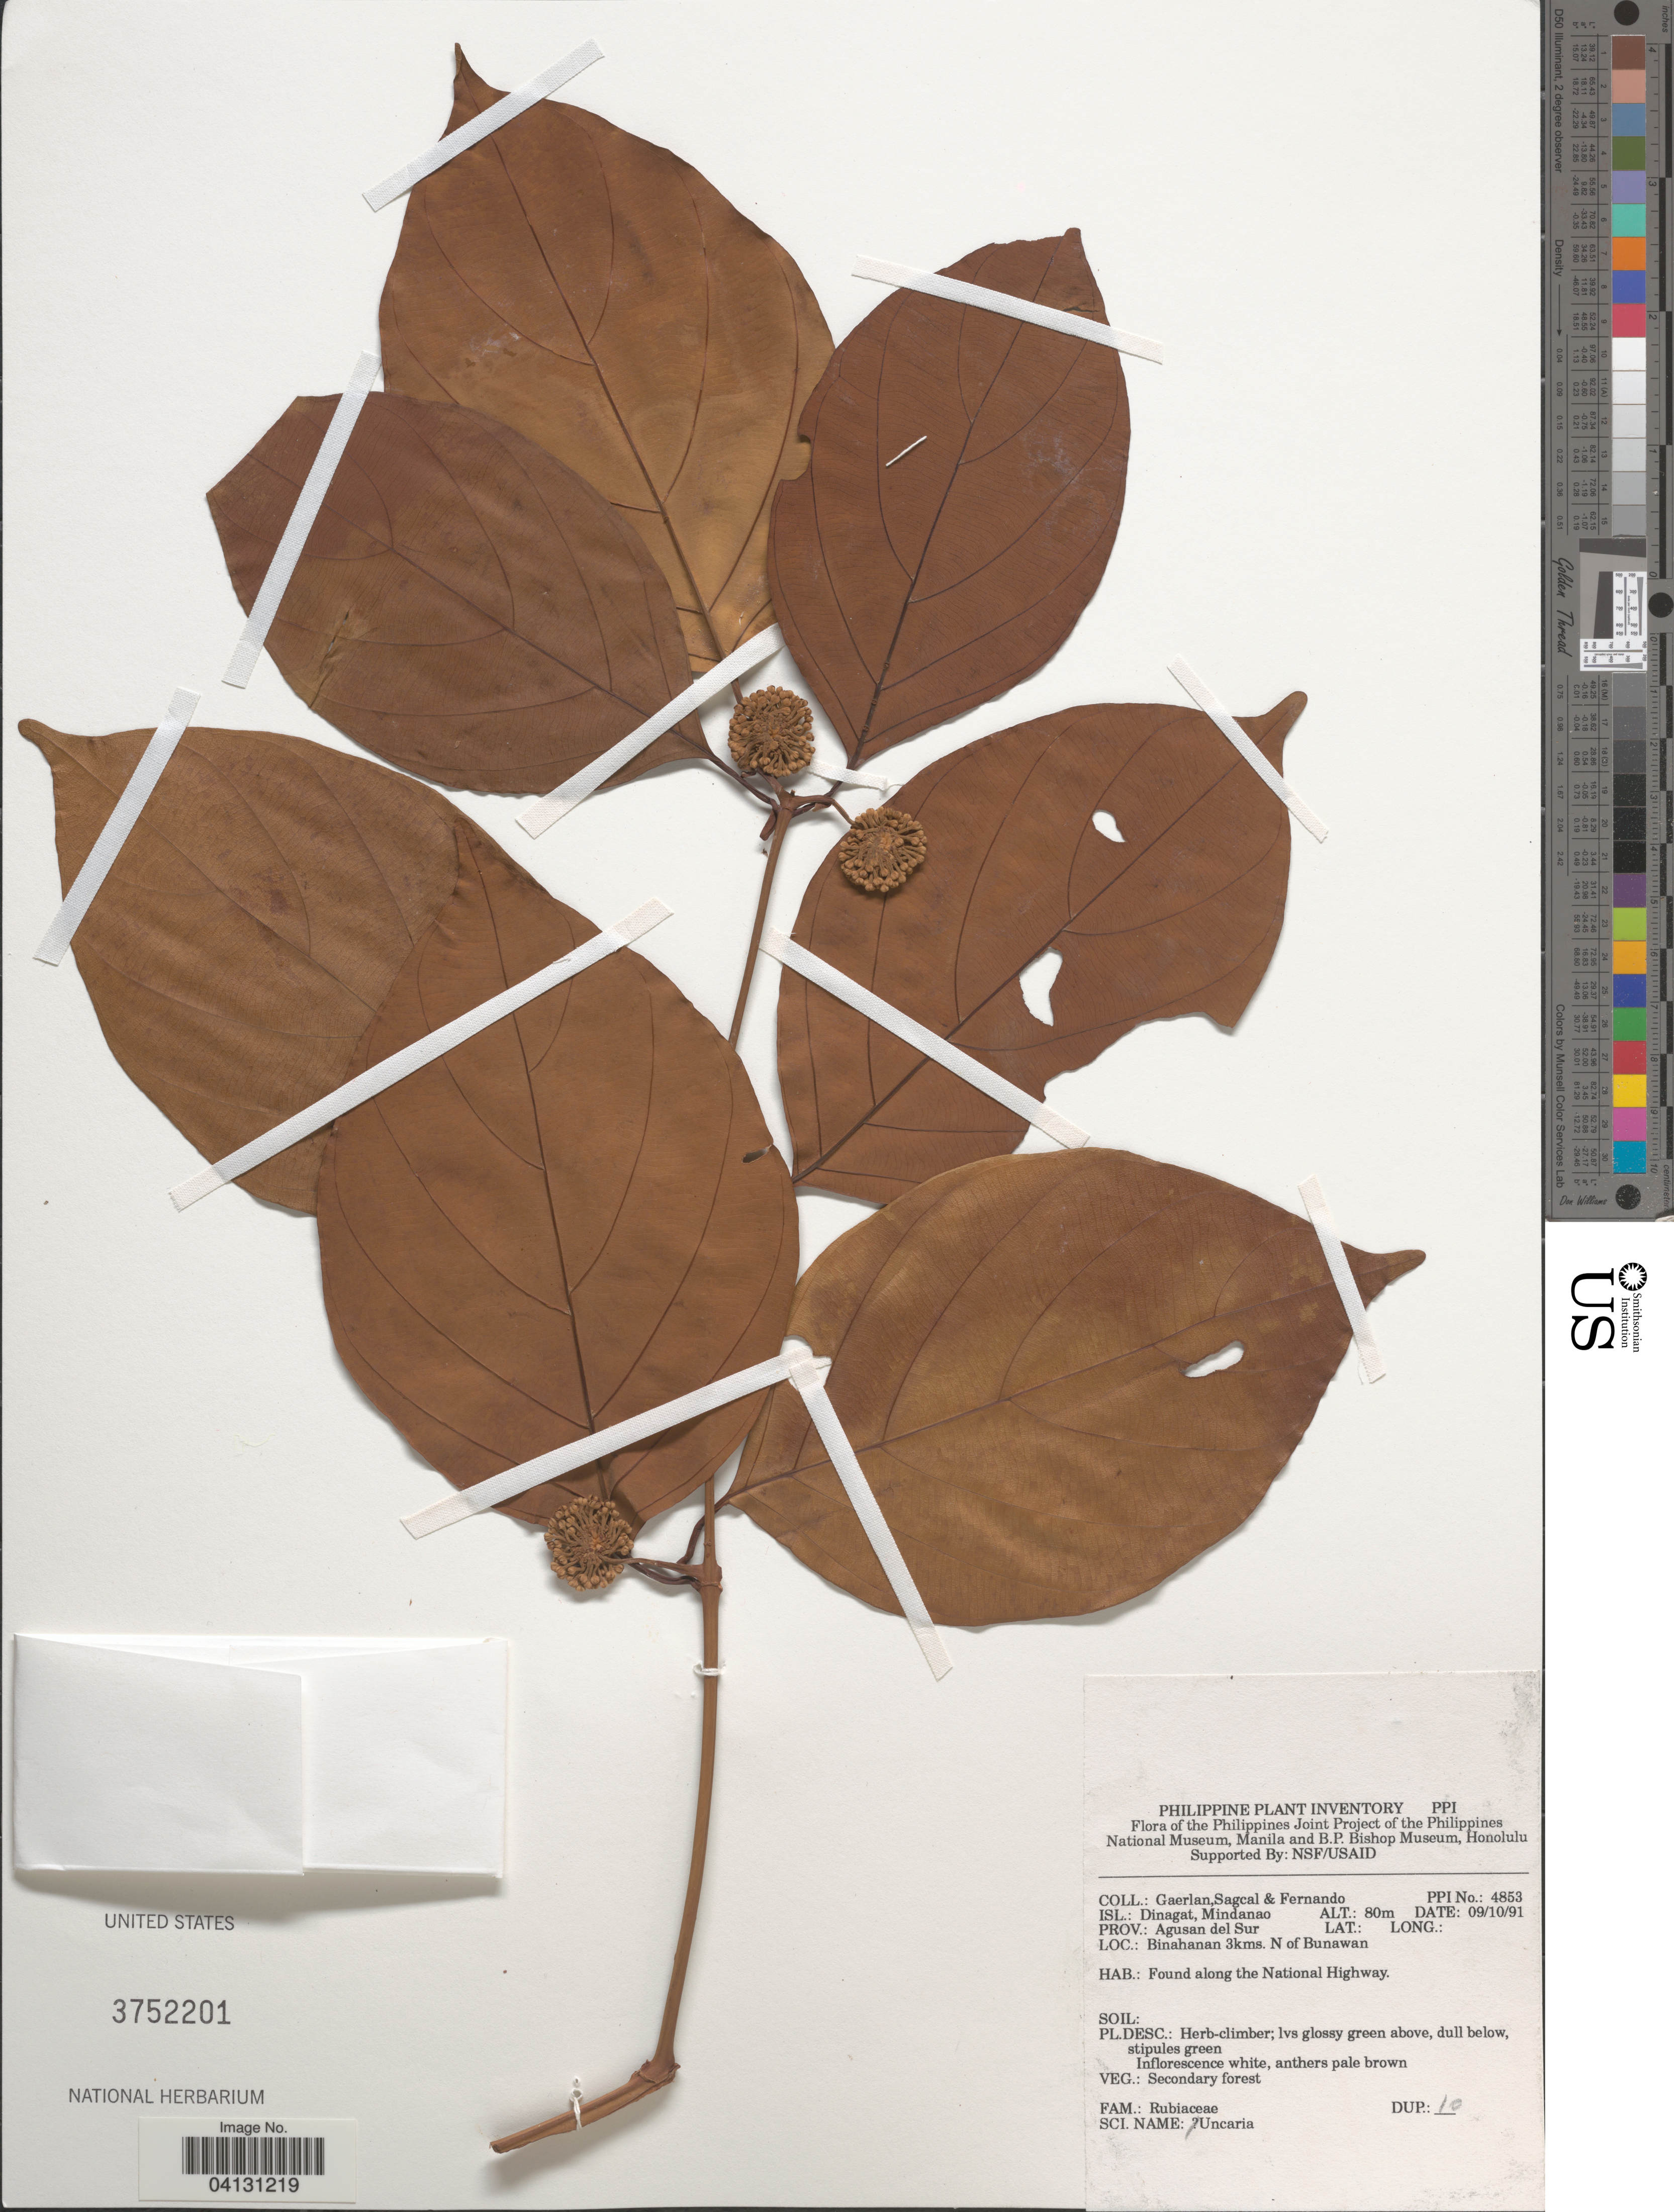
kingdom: Plantae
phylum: Tracheophyta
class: Magnoliopsida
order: Gentianales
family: Rubiaceae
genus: Uncaria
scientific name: Uncaria sp.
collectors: Gaerlan, E. Sagcal & -- Fernando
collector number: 4853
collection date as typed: Transcribed d/m/y: 9/10/91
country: Philippines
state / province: Caraga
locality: Isl.: Dinagat, Mindanao. Prov.: Agusan del Sur. Binahanan 3kms. N of Bunawan. Found along the National Highway.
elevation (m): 80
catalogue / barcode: US 3752201